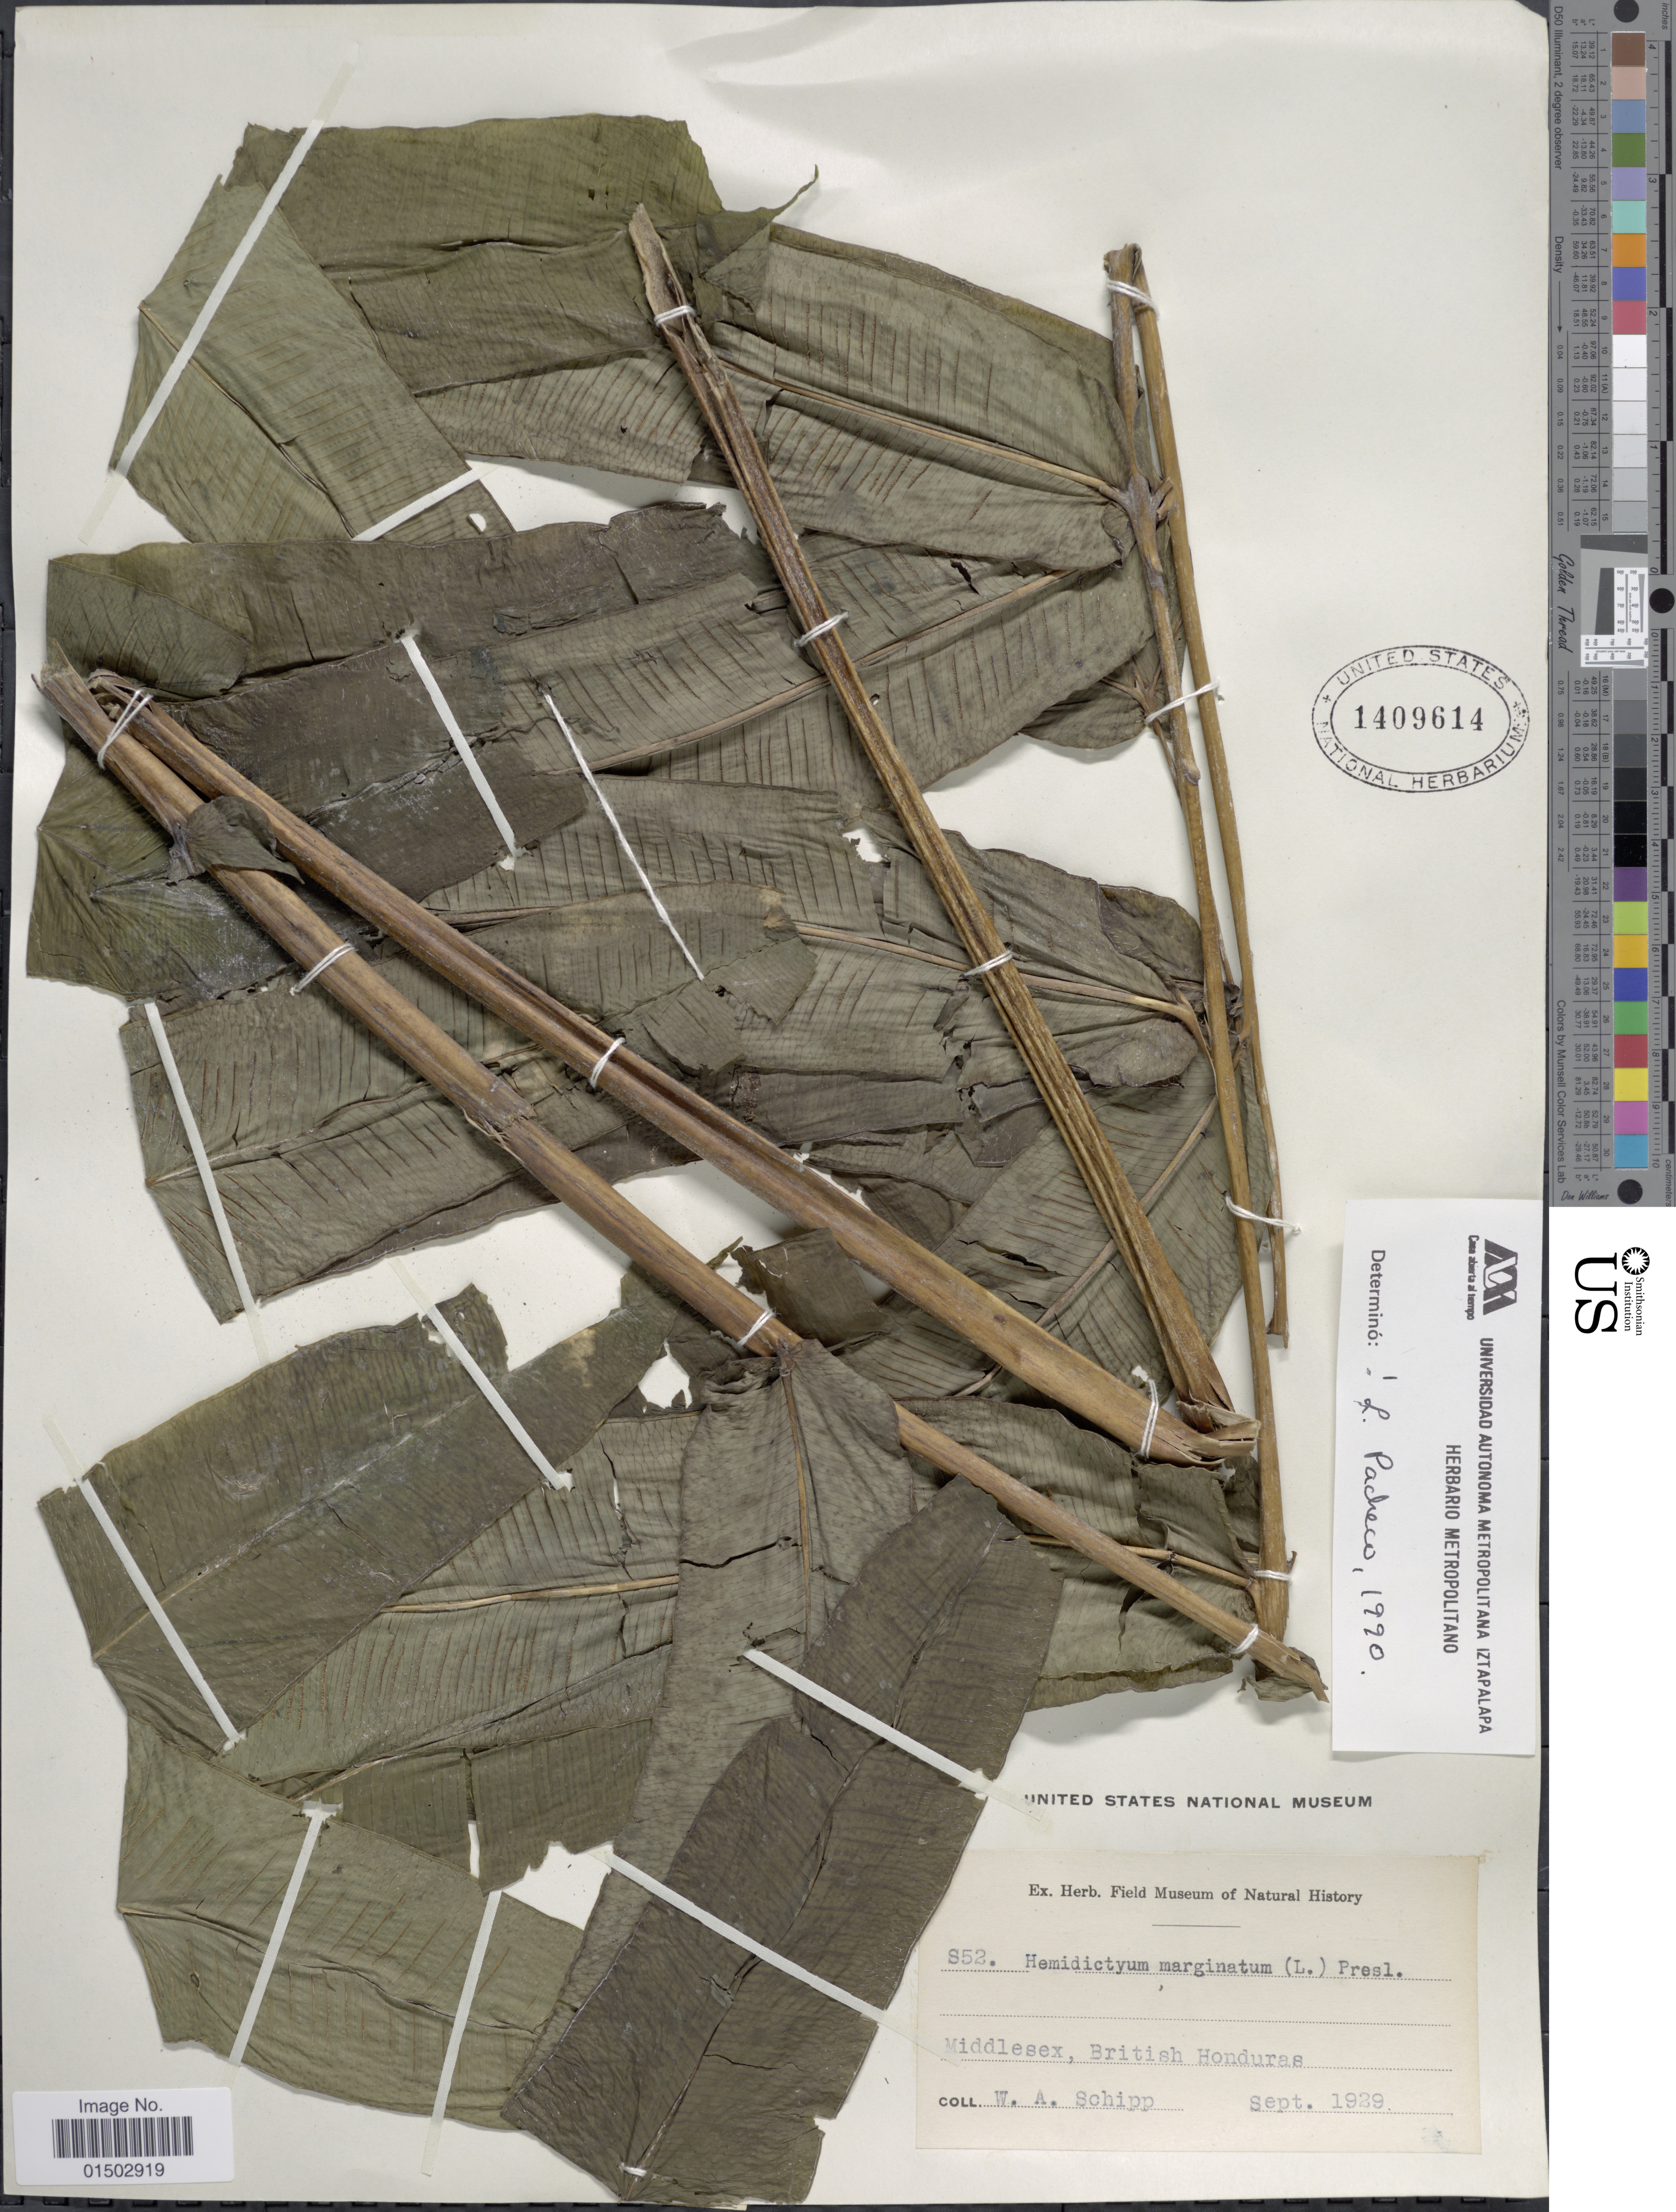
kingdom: Plantae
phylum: Tracheophyta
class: Polypodiopsida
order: Polypodiales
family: Hemidictyaceae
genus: Hemidictyum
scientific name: Hemidictyum marginatum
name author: (L.) C. Presl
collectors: W. Schipp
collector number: S52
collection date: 1929-09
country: Belize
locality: British Honduras, Middlesex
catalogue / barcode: US 1409614